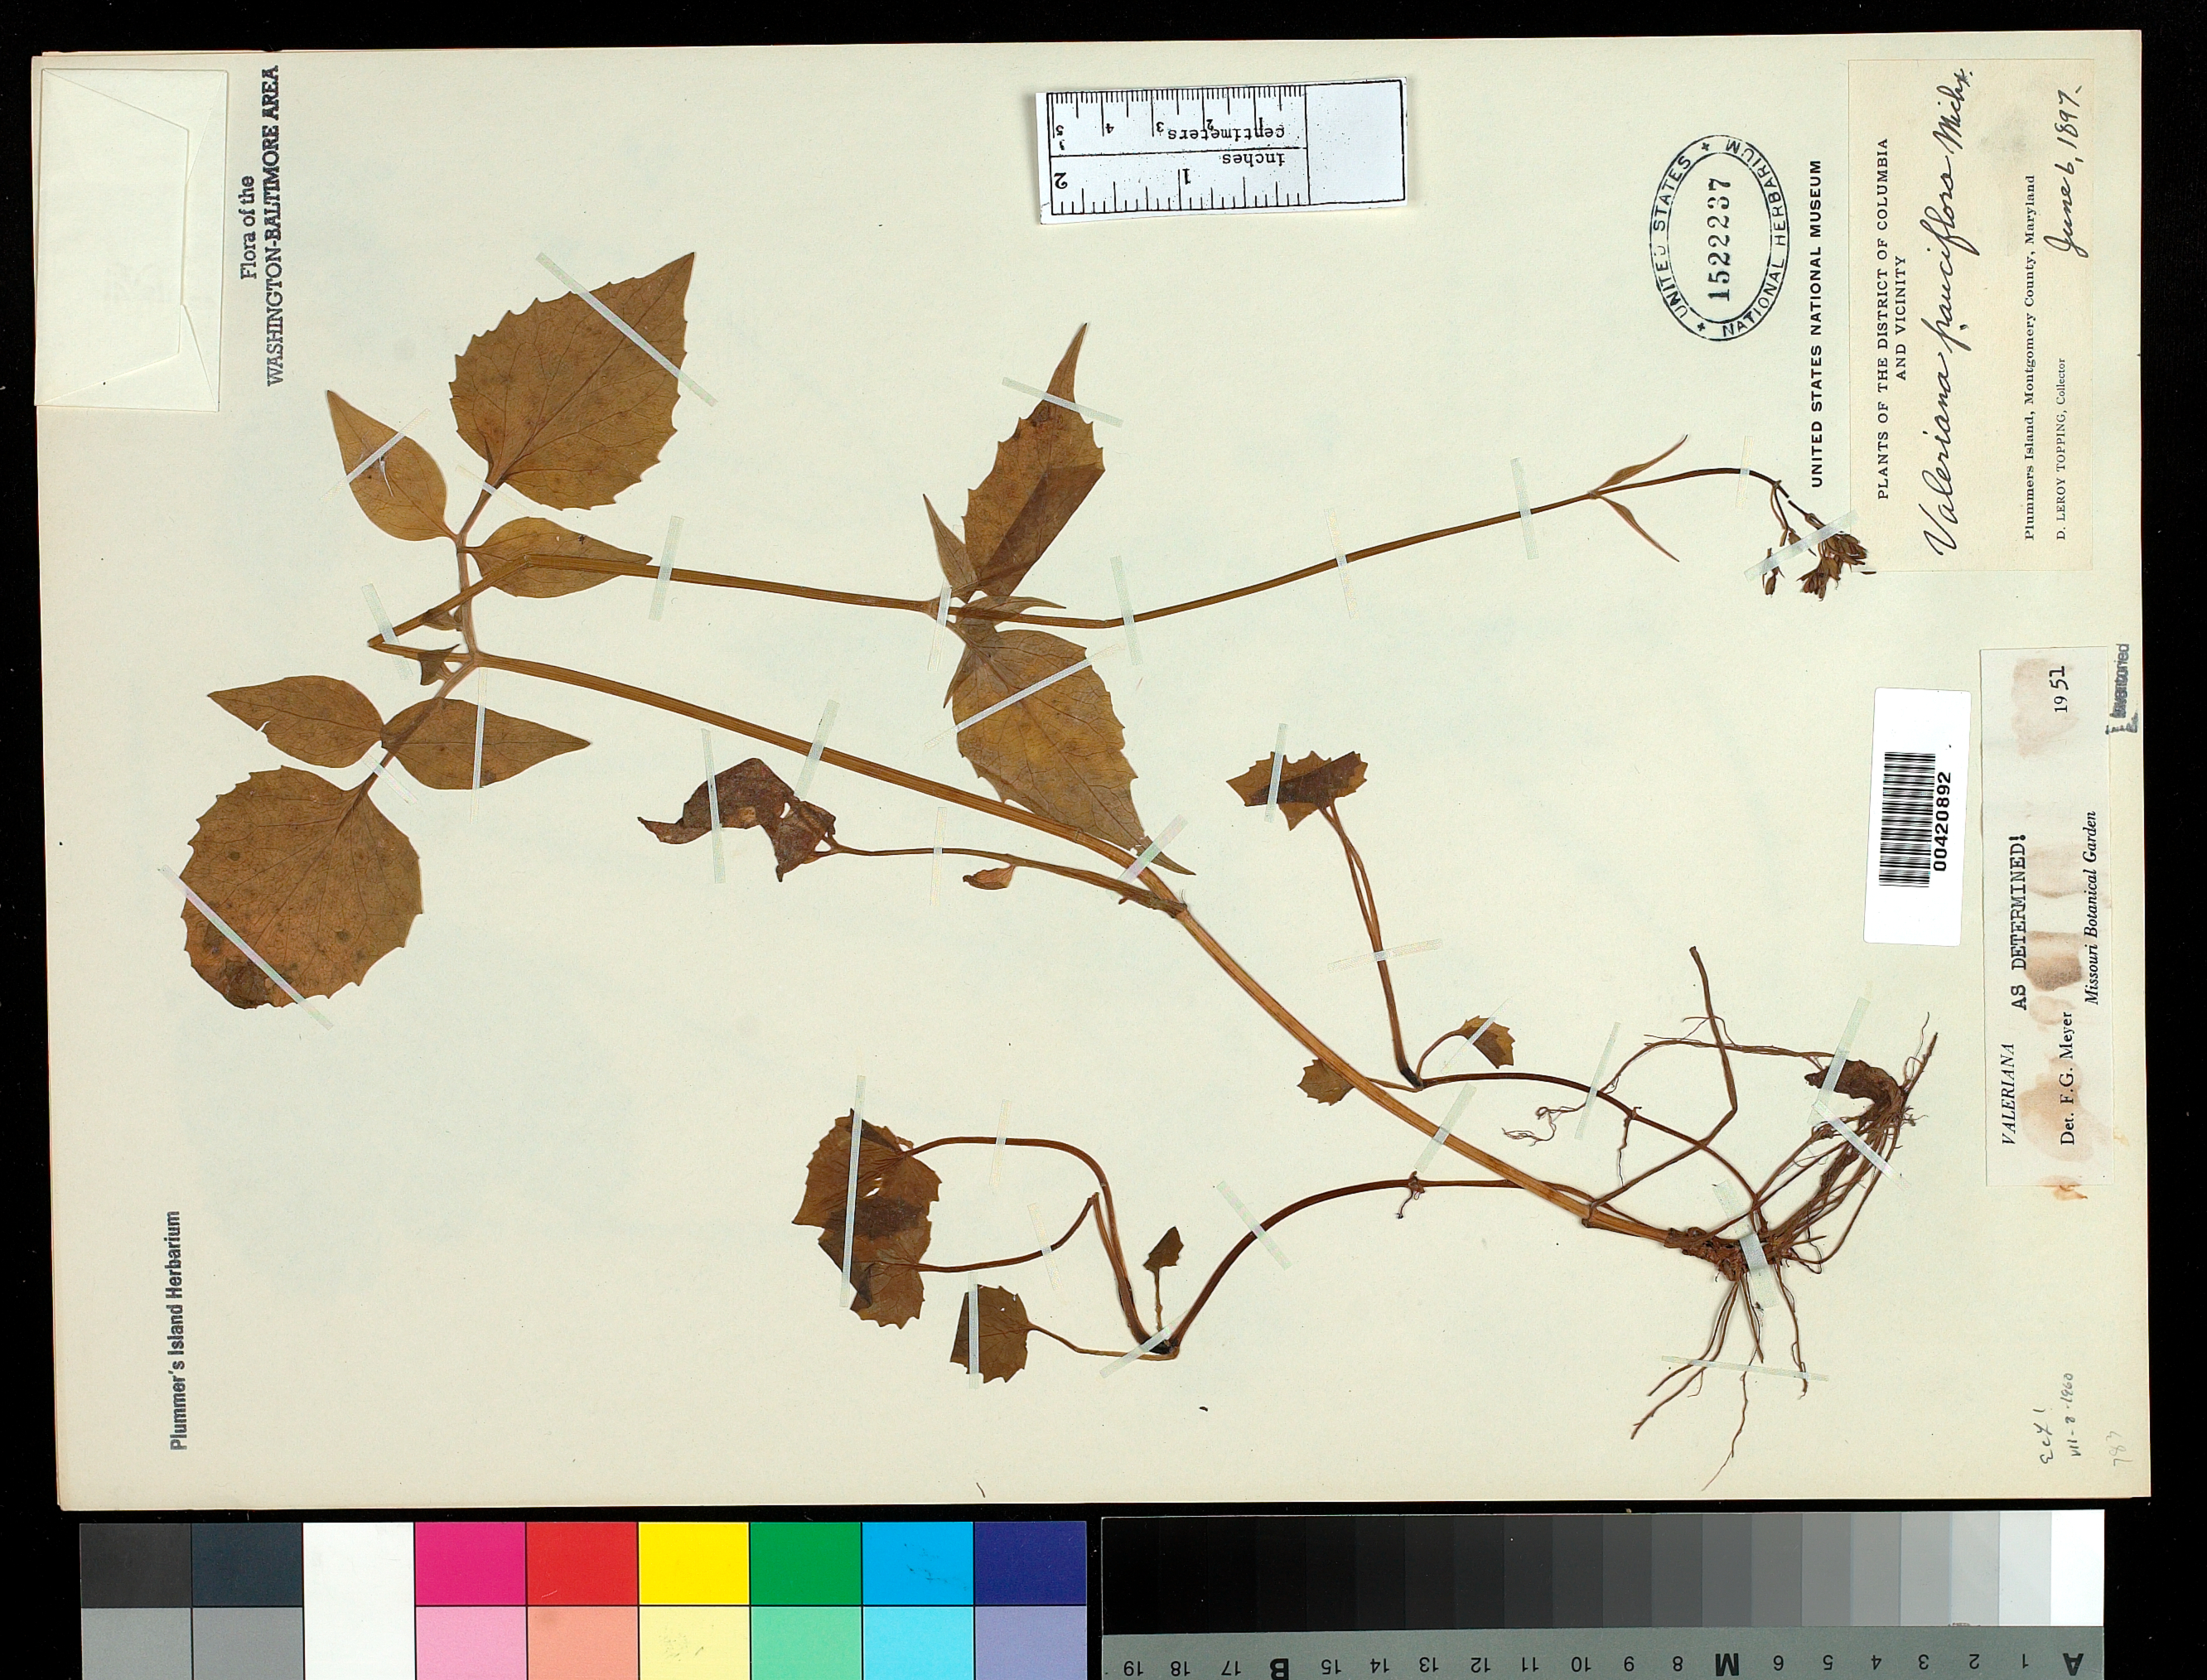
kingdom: Plantae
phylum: Tracheophyta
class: Magnoliopsida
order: Dipsacales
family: Caprifoliaceae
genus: Valeriana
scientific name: Valeriana pauciflora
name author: Michx.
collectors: D. L. Topping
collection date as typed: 06 Jun 1897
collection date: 1897-06-06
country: United States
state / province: Maryland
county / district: Montgomery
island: Plummers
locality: Plummer's Island C. & O. Canal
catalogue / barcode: US 1522237